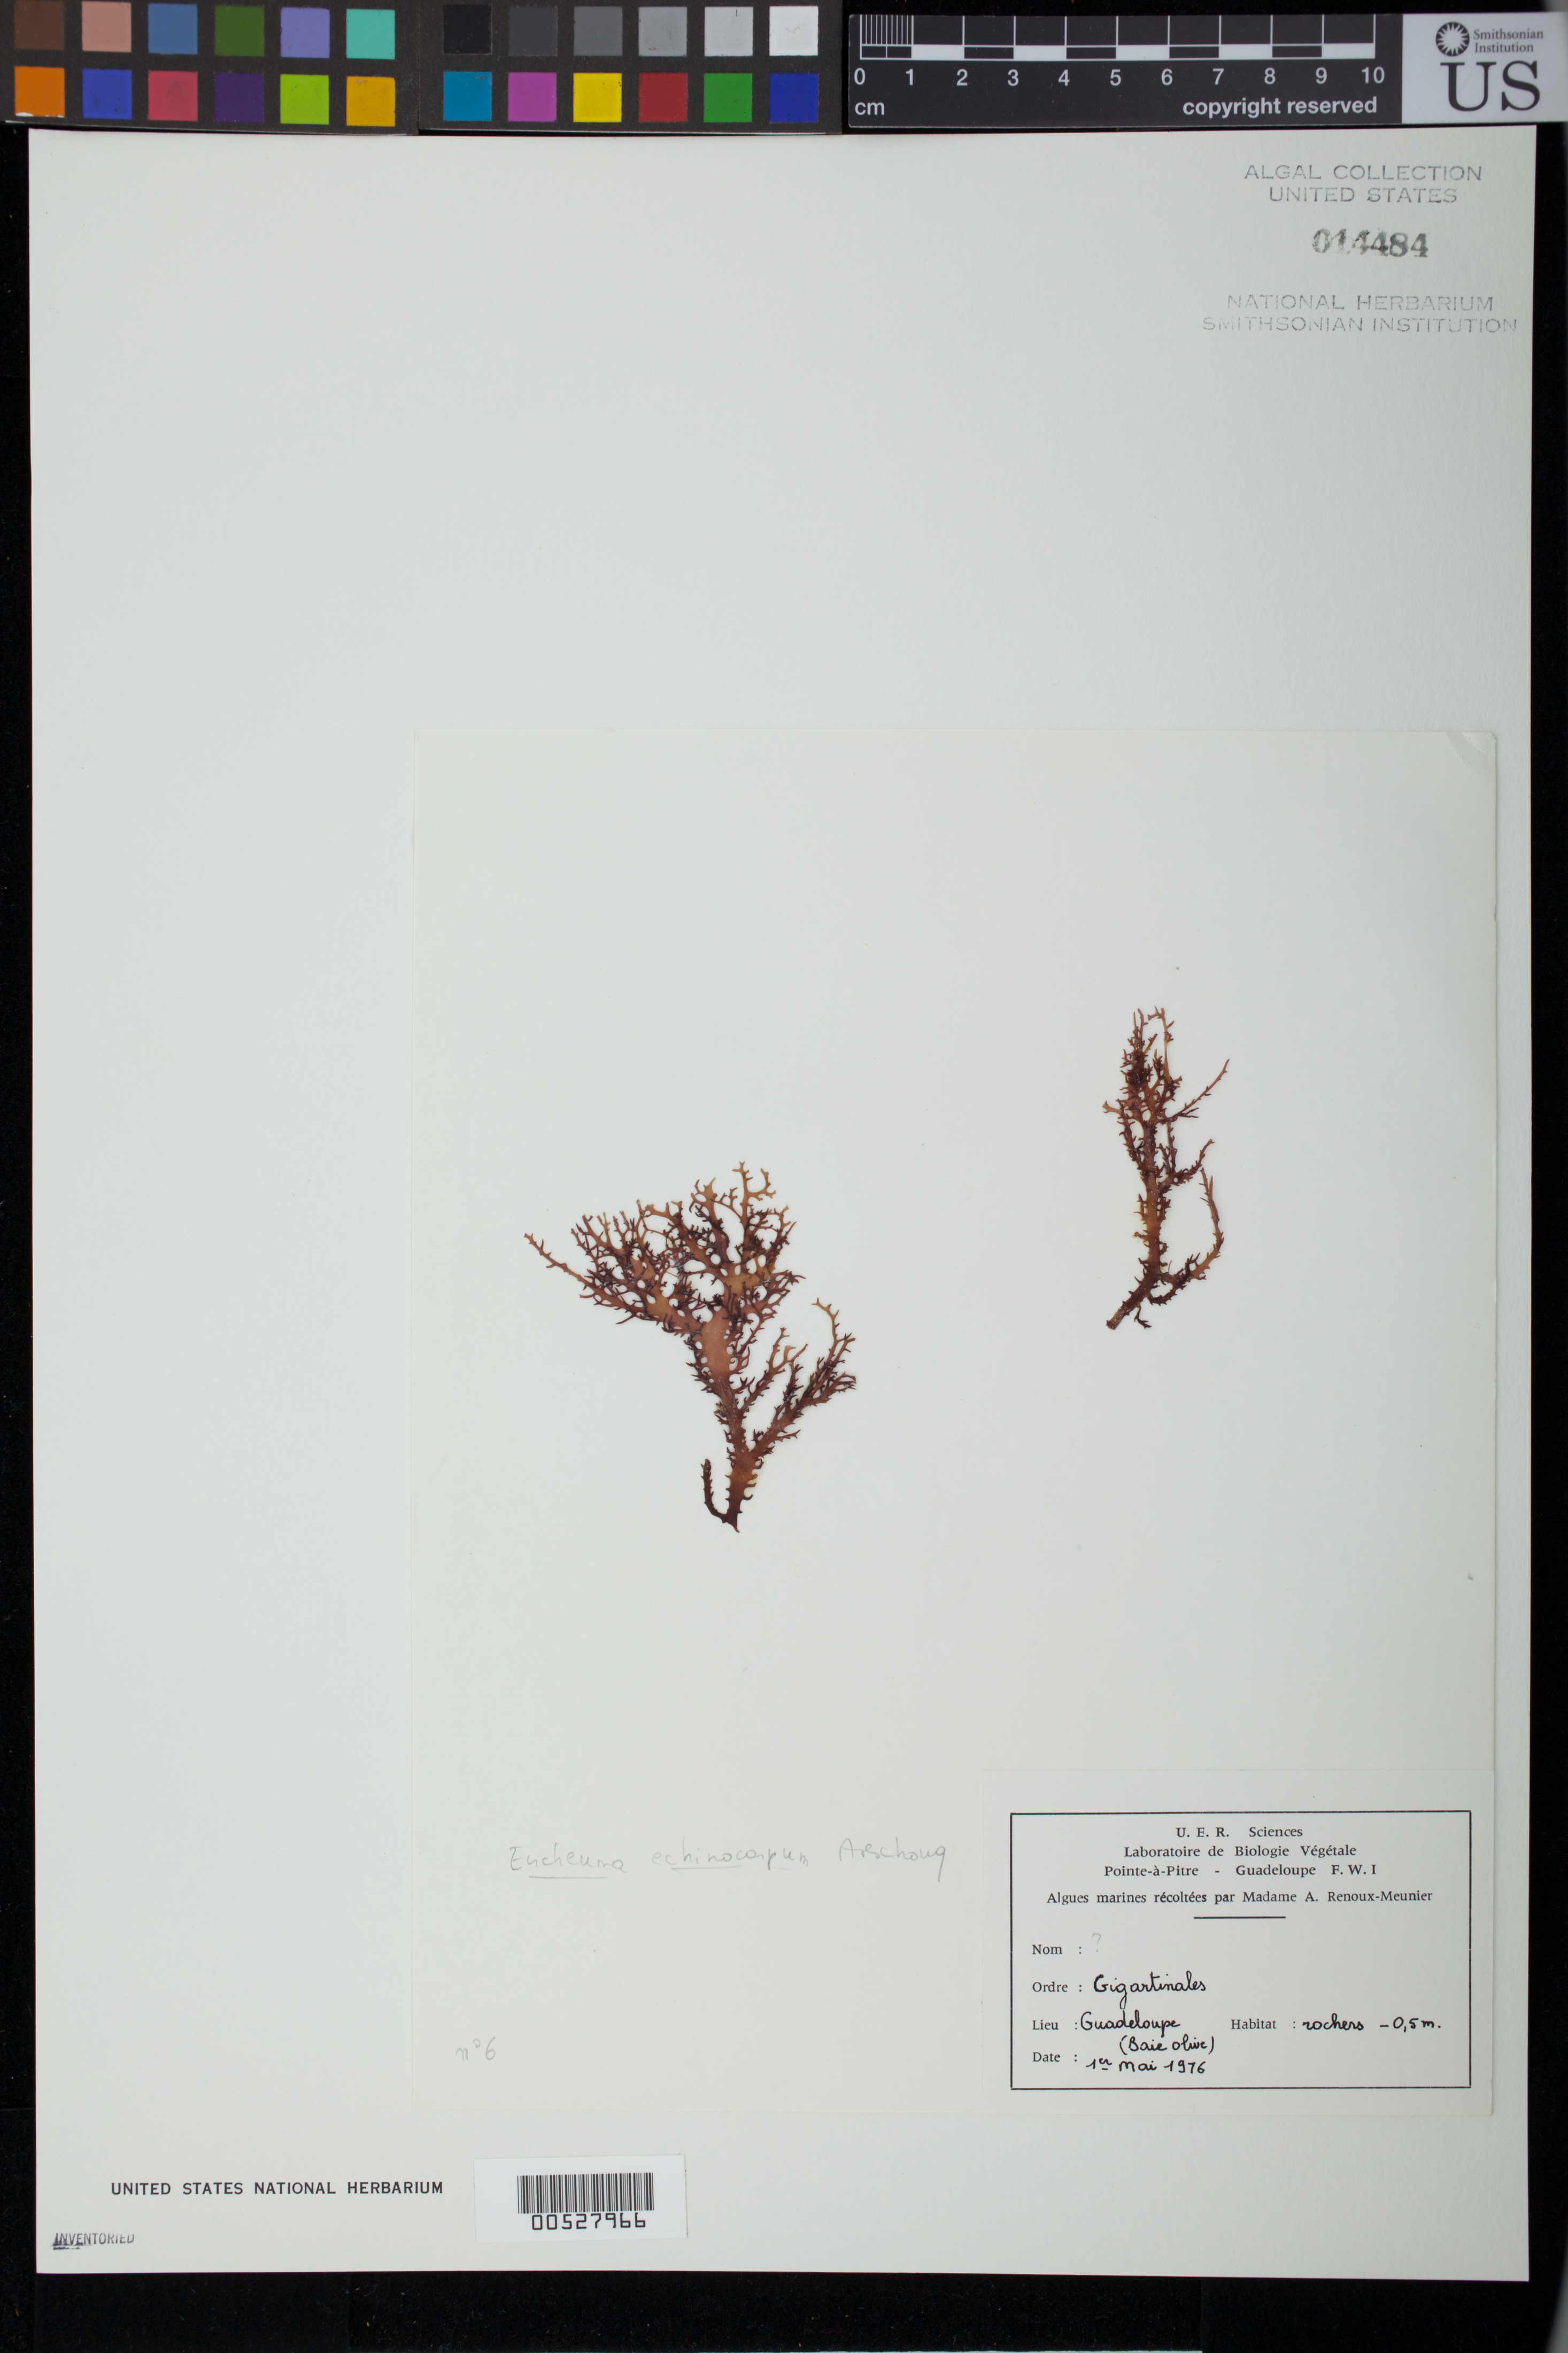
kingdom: Plantae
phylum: Rhodophyta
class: Florideophyceae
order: Gigartinales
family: Solieriaceae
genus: Meristotheca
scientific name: Meristotheca gelidium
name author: (J. Agardh) E.J. Faye & Masuda in E.J. Faye et al.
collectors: A. Renoux-Meunier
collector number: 6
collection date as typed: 01 May 1976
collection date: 1976-05-01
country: Guadeloupe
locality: Baie Olive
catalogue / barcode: US 14484